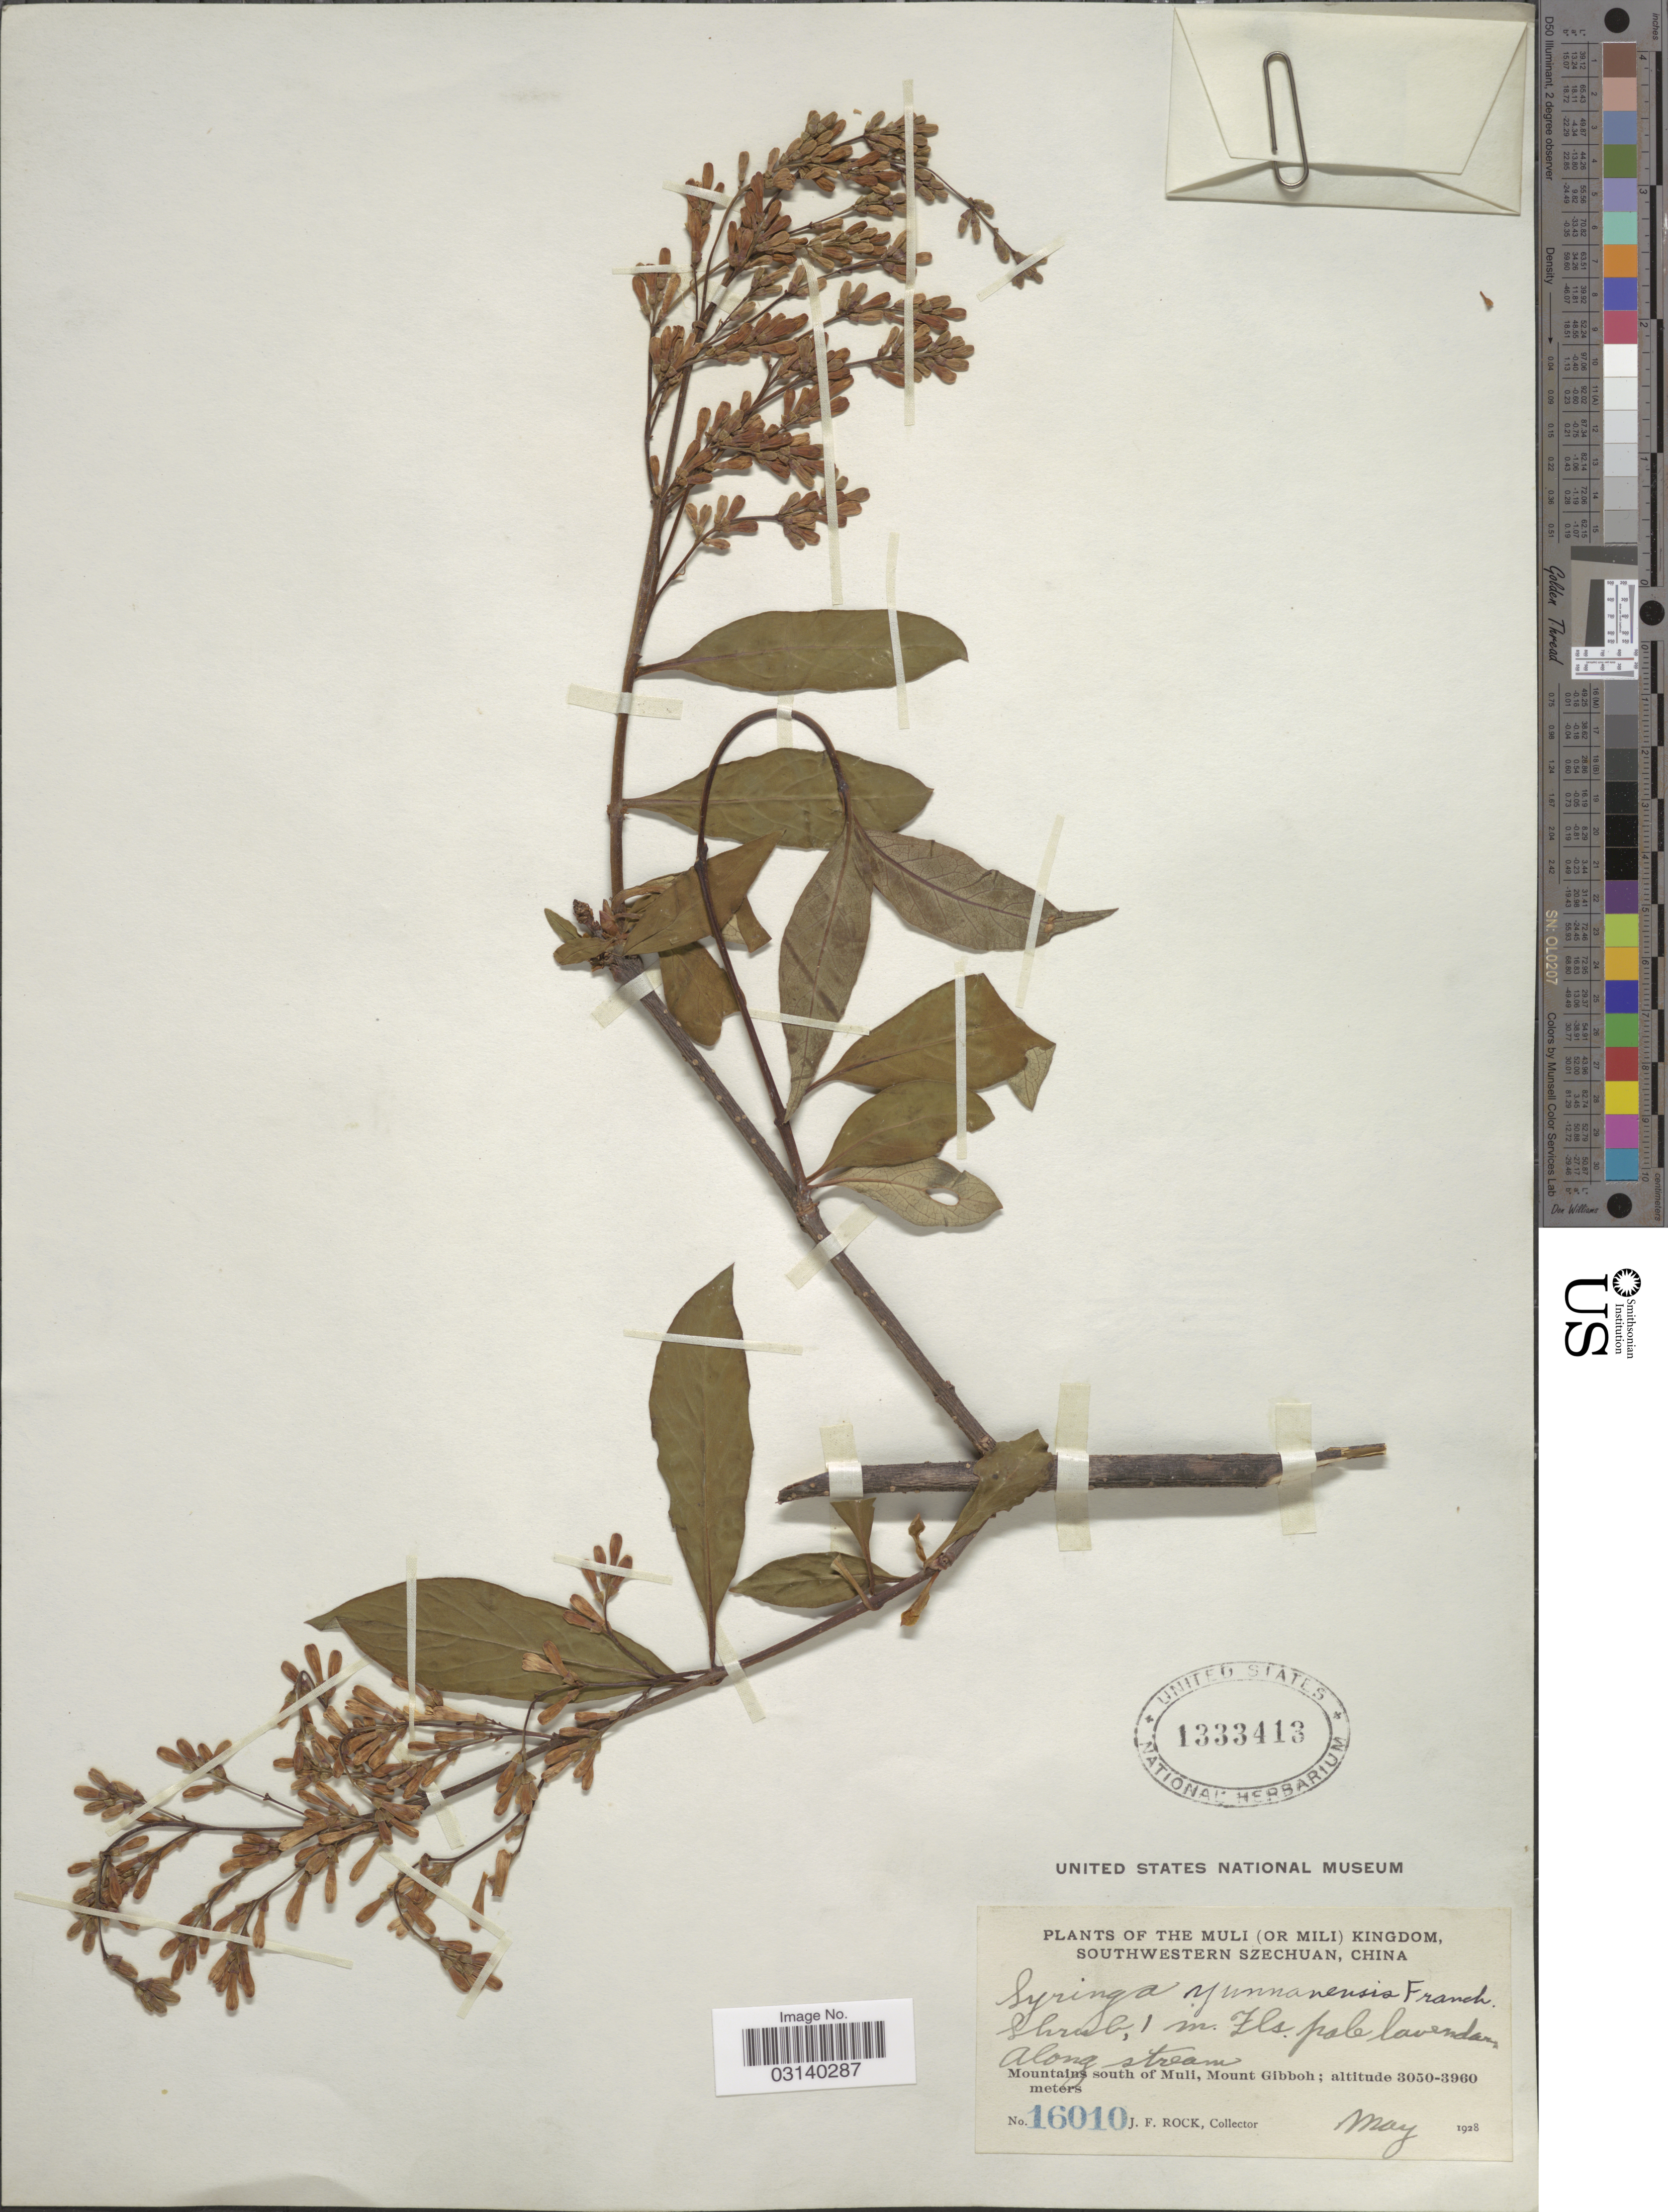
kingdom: Plantae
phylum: Tracheophyta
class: Magnoliopsida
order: Lamiales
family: Oleaceae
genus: Syringa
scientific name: Syringa yunnanensis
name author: Franch.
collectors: J. Rock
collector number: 16010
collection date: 1928-05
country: China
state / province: Sichuan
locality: Muli (or Mili) Kingdom, southwestern Szechuan. Along stream. Mountains south of Muli, Mount Gibboh.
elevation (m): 3050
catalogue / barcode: US 1333413